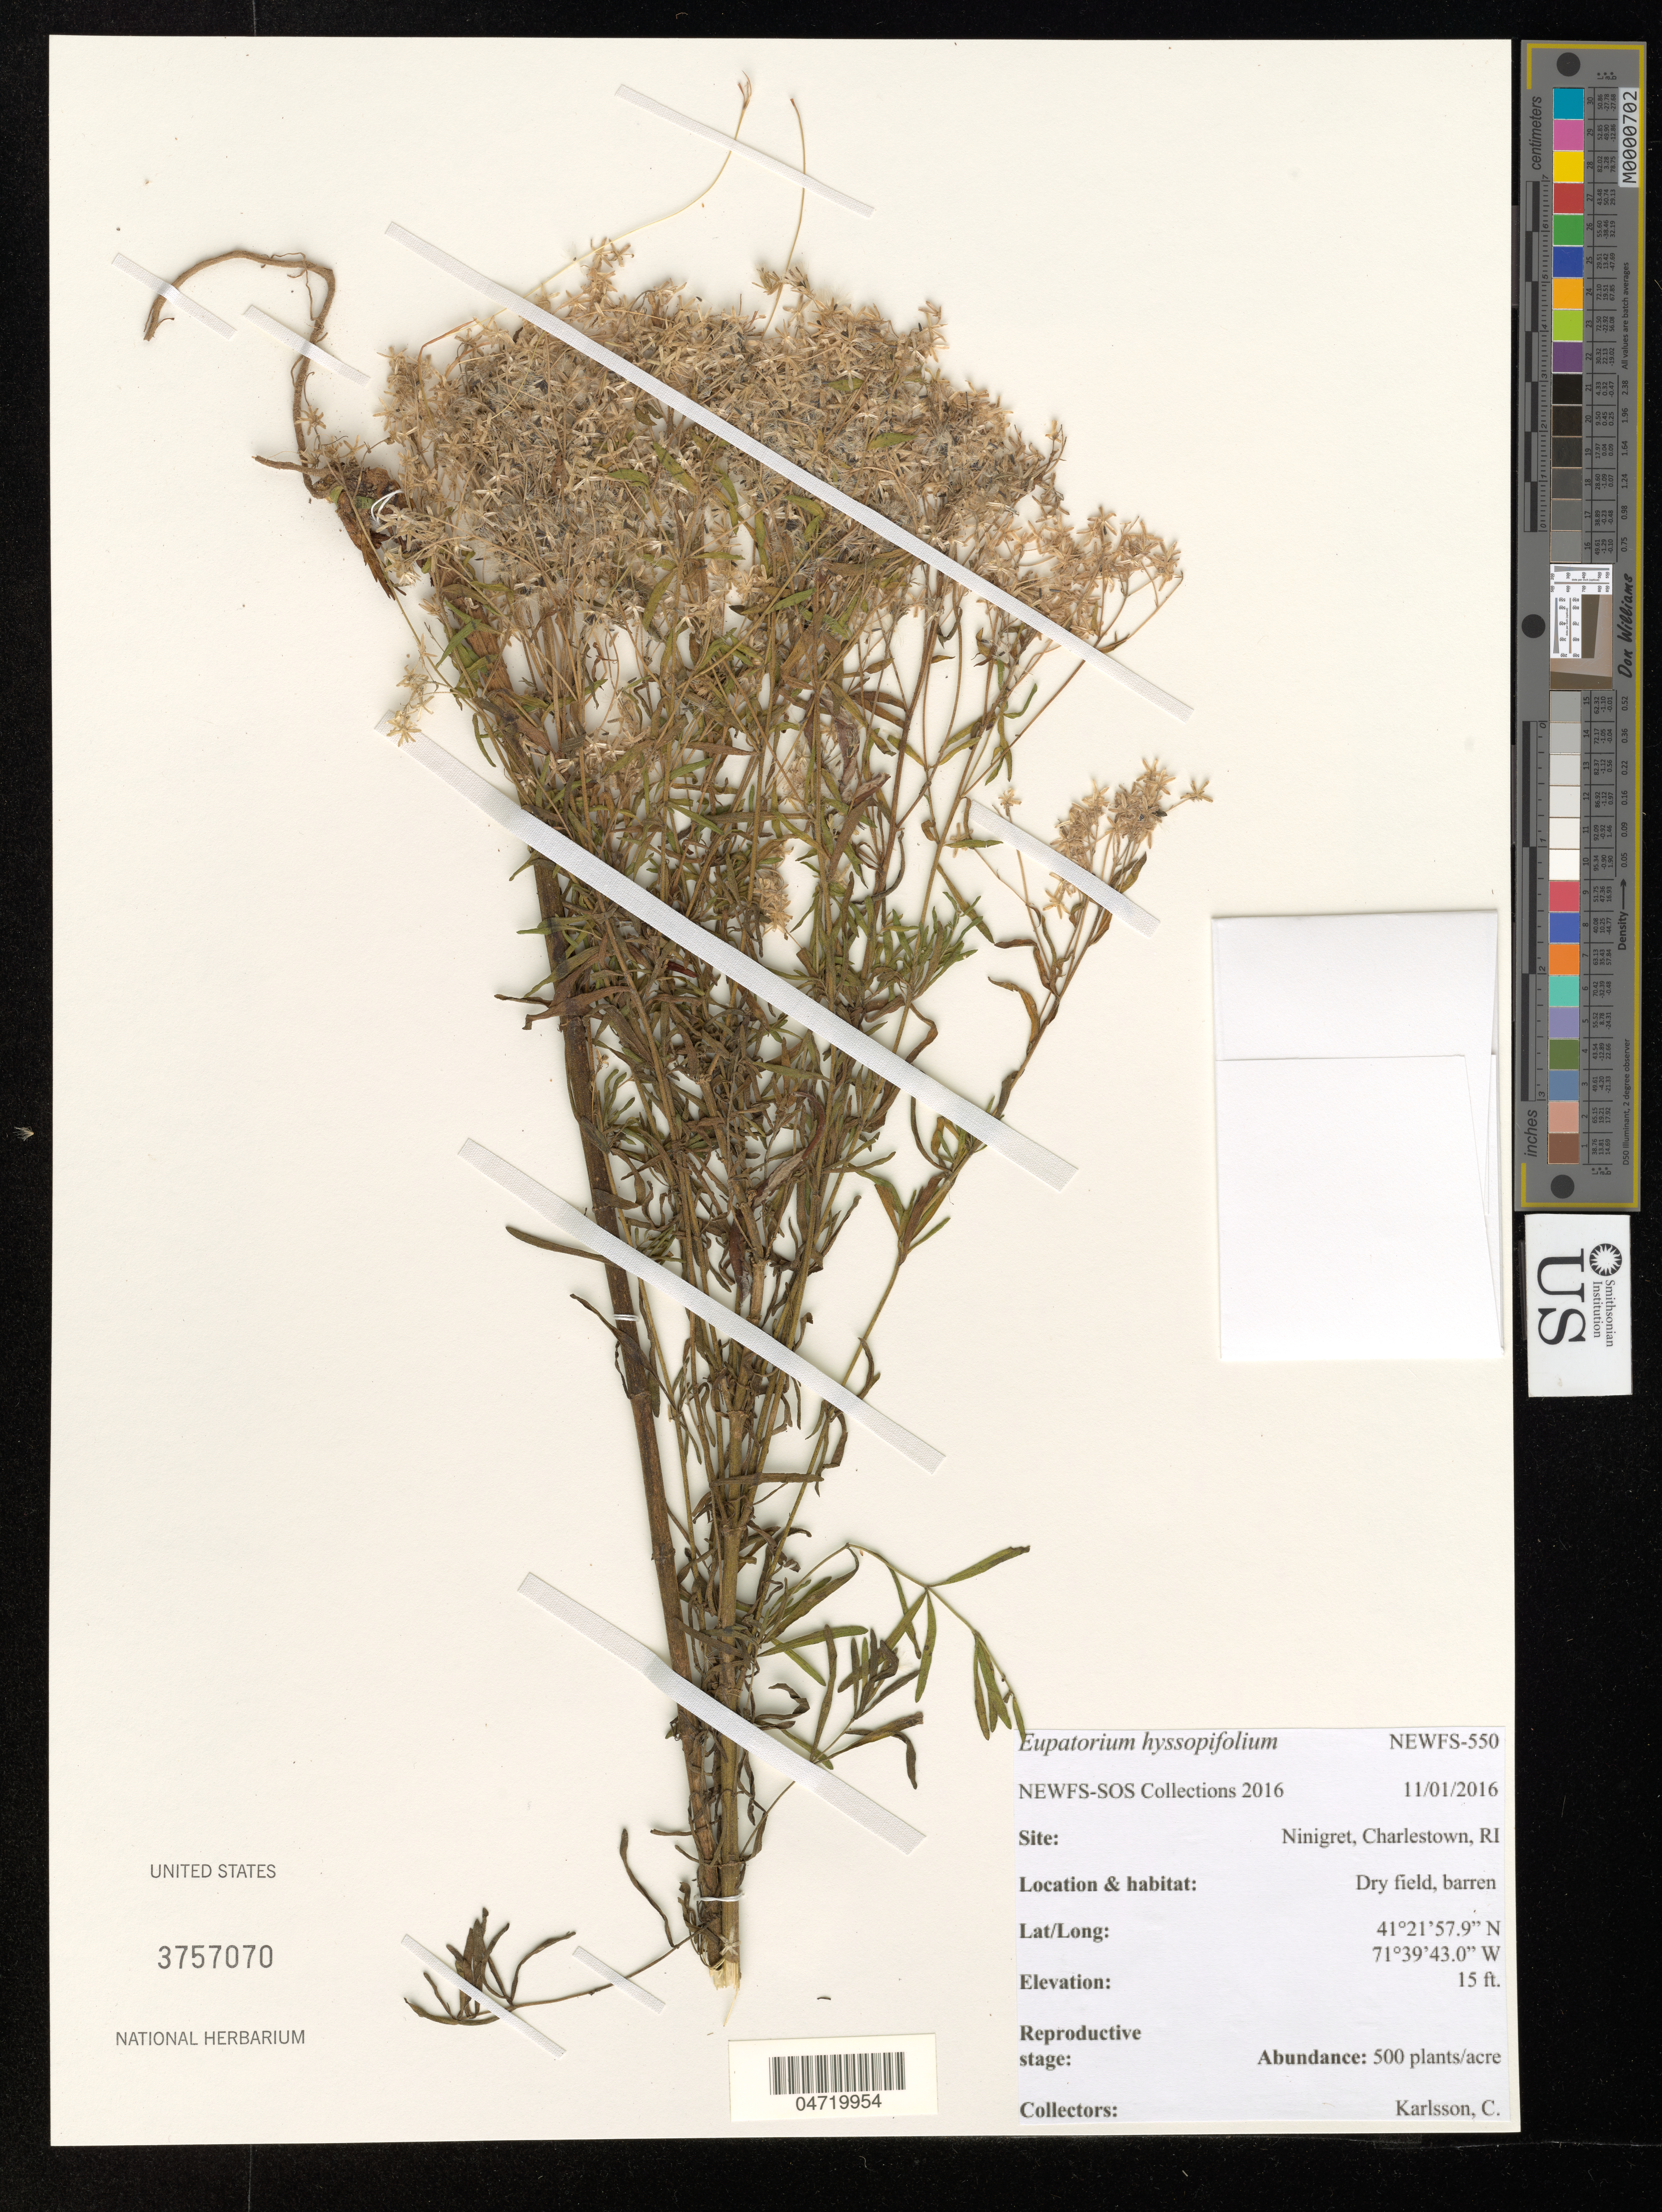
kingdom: Plantae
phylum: Tracheophyta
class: Magnoliopsida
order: Asterales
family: Asteraceae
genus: Eupatorium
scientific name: Eupatorium hyssopifolium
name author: L.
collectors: C. Karlsson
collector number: NEWFS-550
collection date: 2016-11-01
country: United States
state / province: Rhode Island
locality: Ninigret, Charlestown.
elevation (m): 5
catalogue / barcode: US 3757070